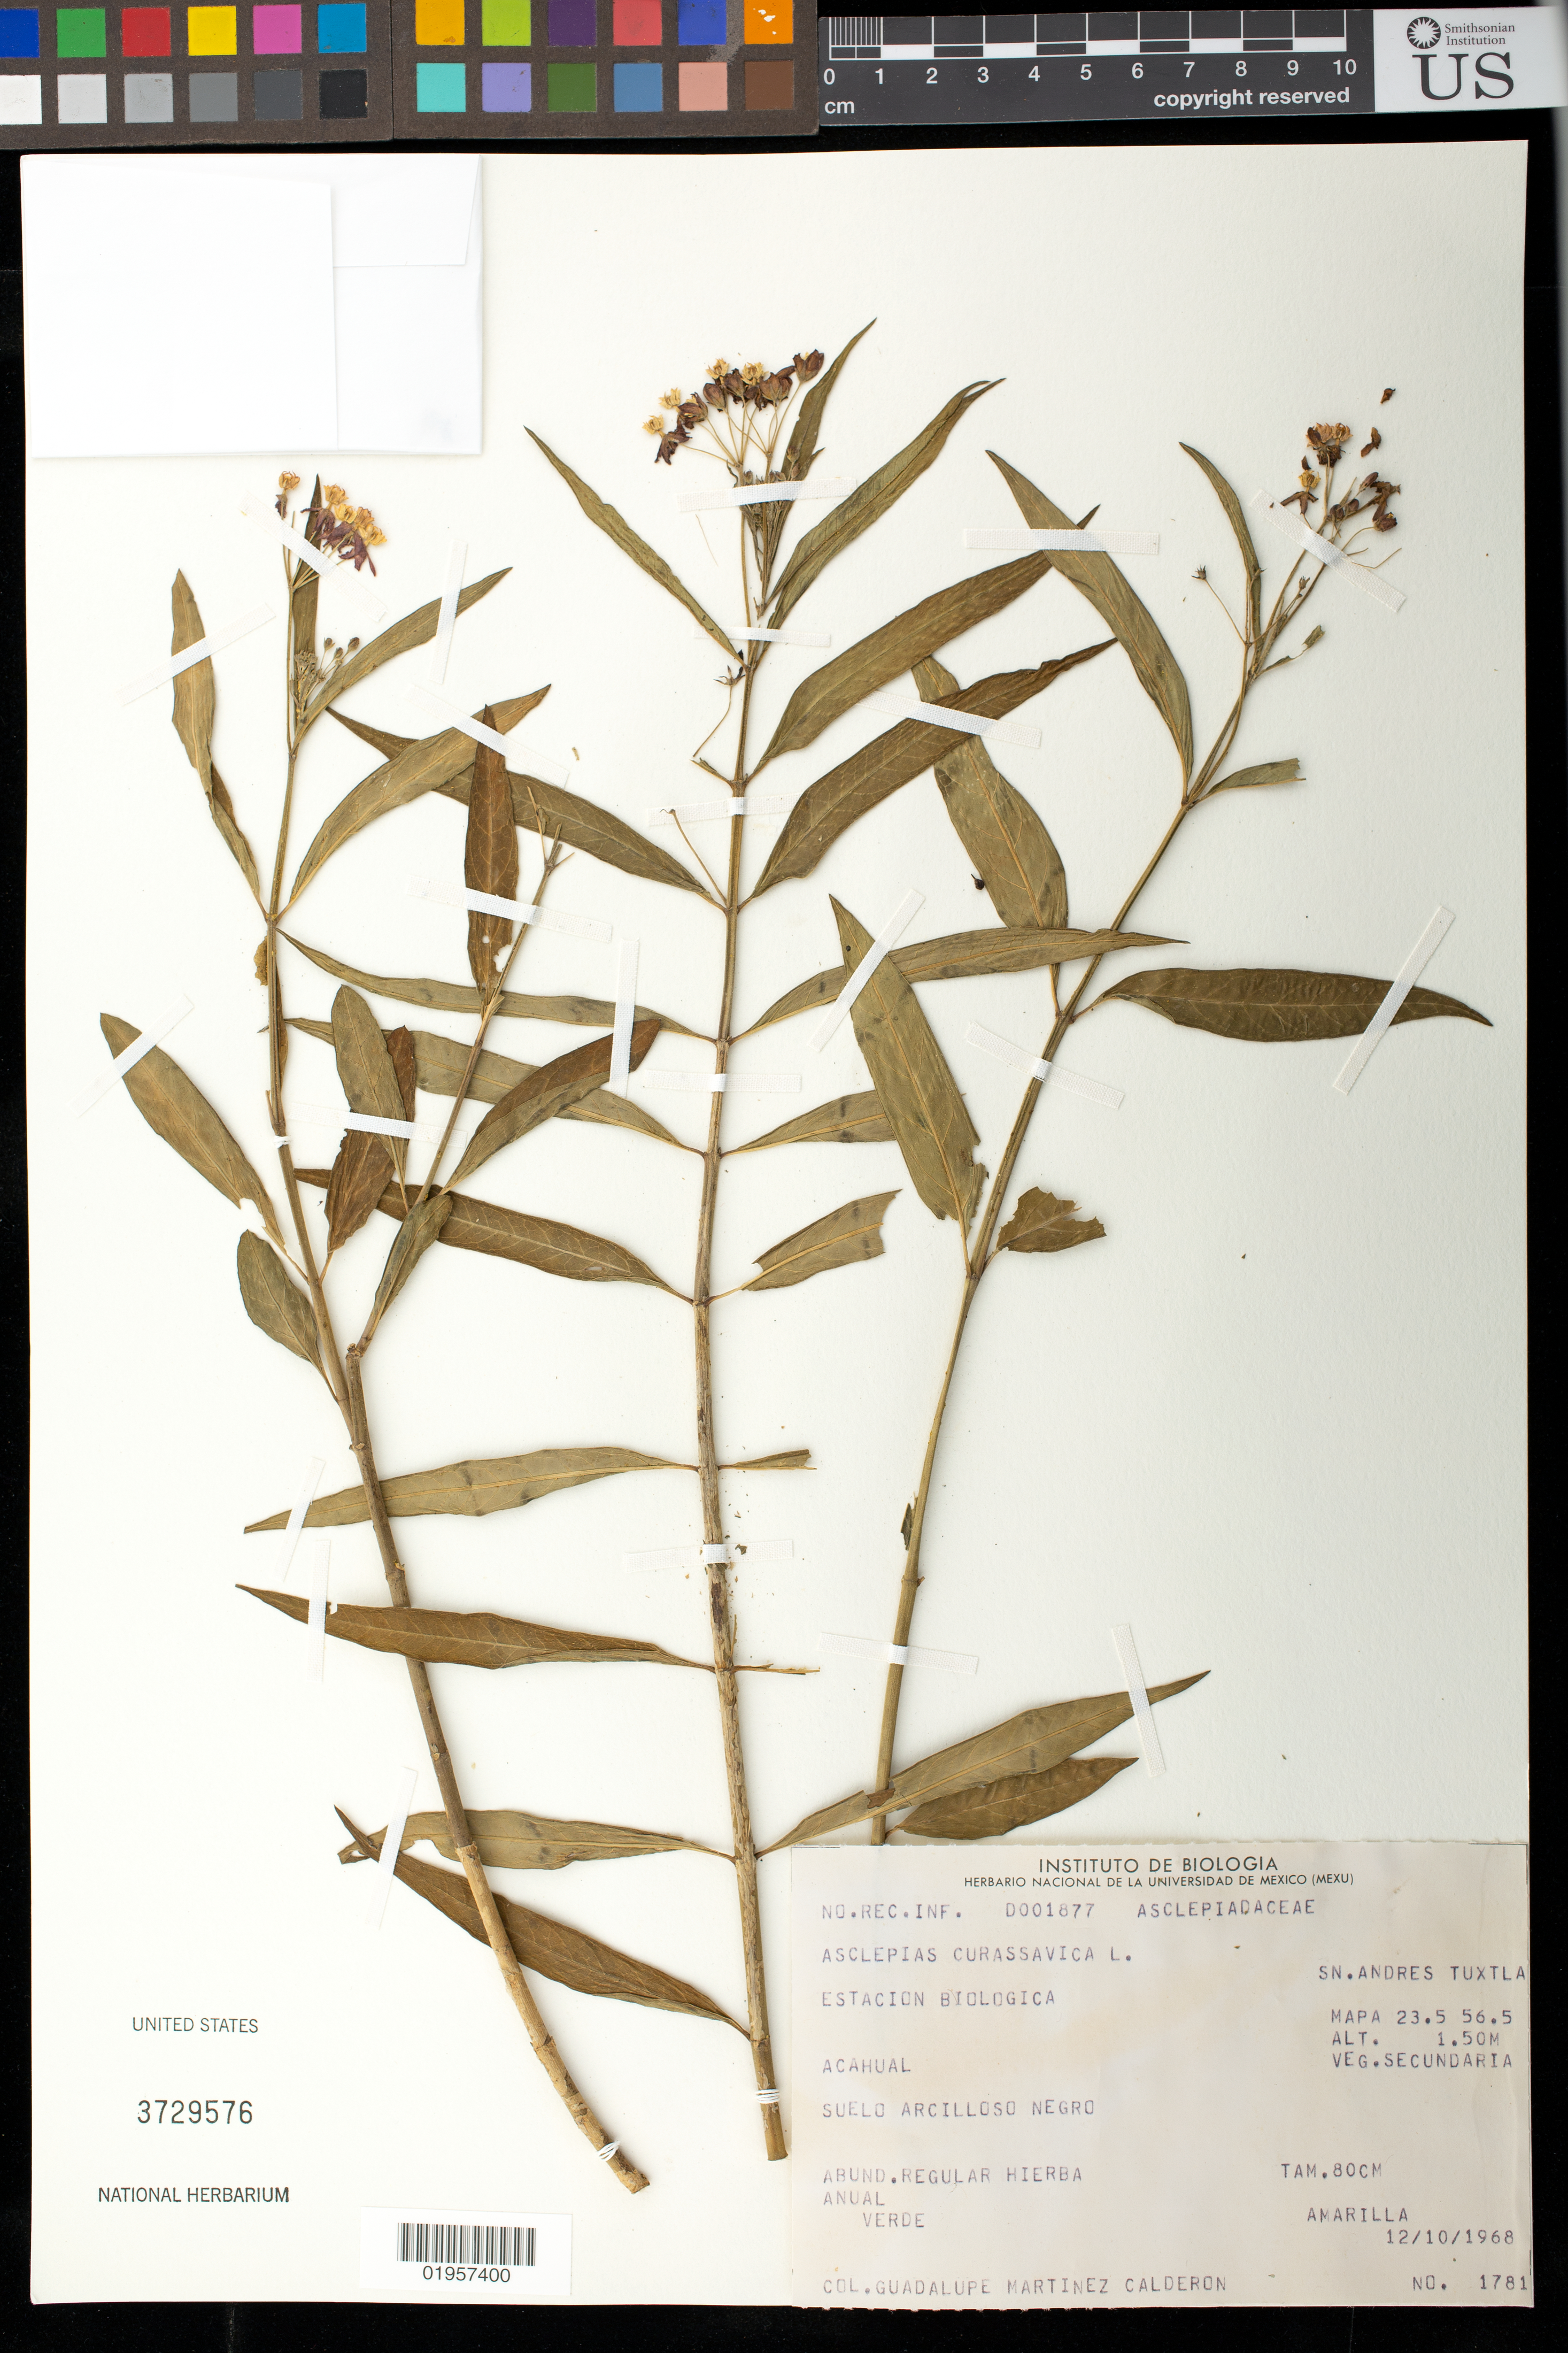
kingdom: Plantae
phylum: Tracheophyta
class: Magnoliopsida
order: Gentianales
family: Apocynaceae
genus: Asclepias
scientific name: Asclepias curassavica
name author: L.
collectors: G. Martínez Calderón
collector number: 1781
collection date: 1968-10-12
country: Mexico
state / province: Veracruz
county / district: San Andrés Tuxtla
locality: Acahual, Estacion Biologica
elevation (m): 1.5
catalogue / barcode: US 2729576